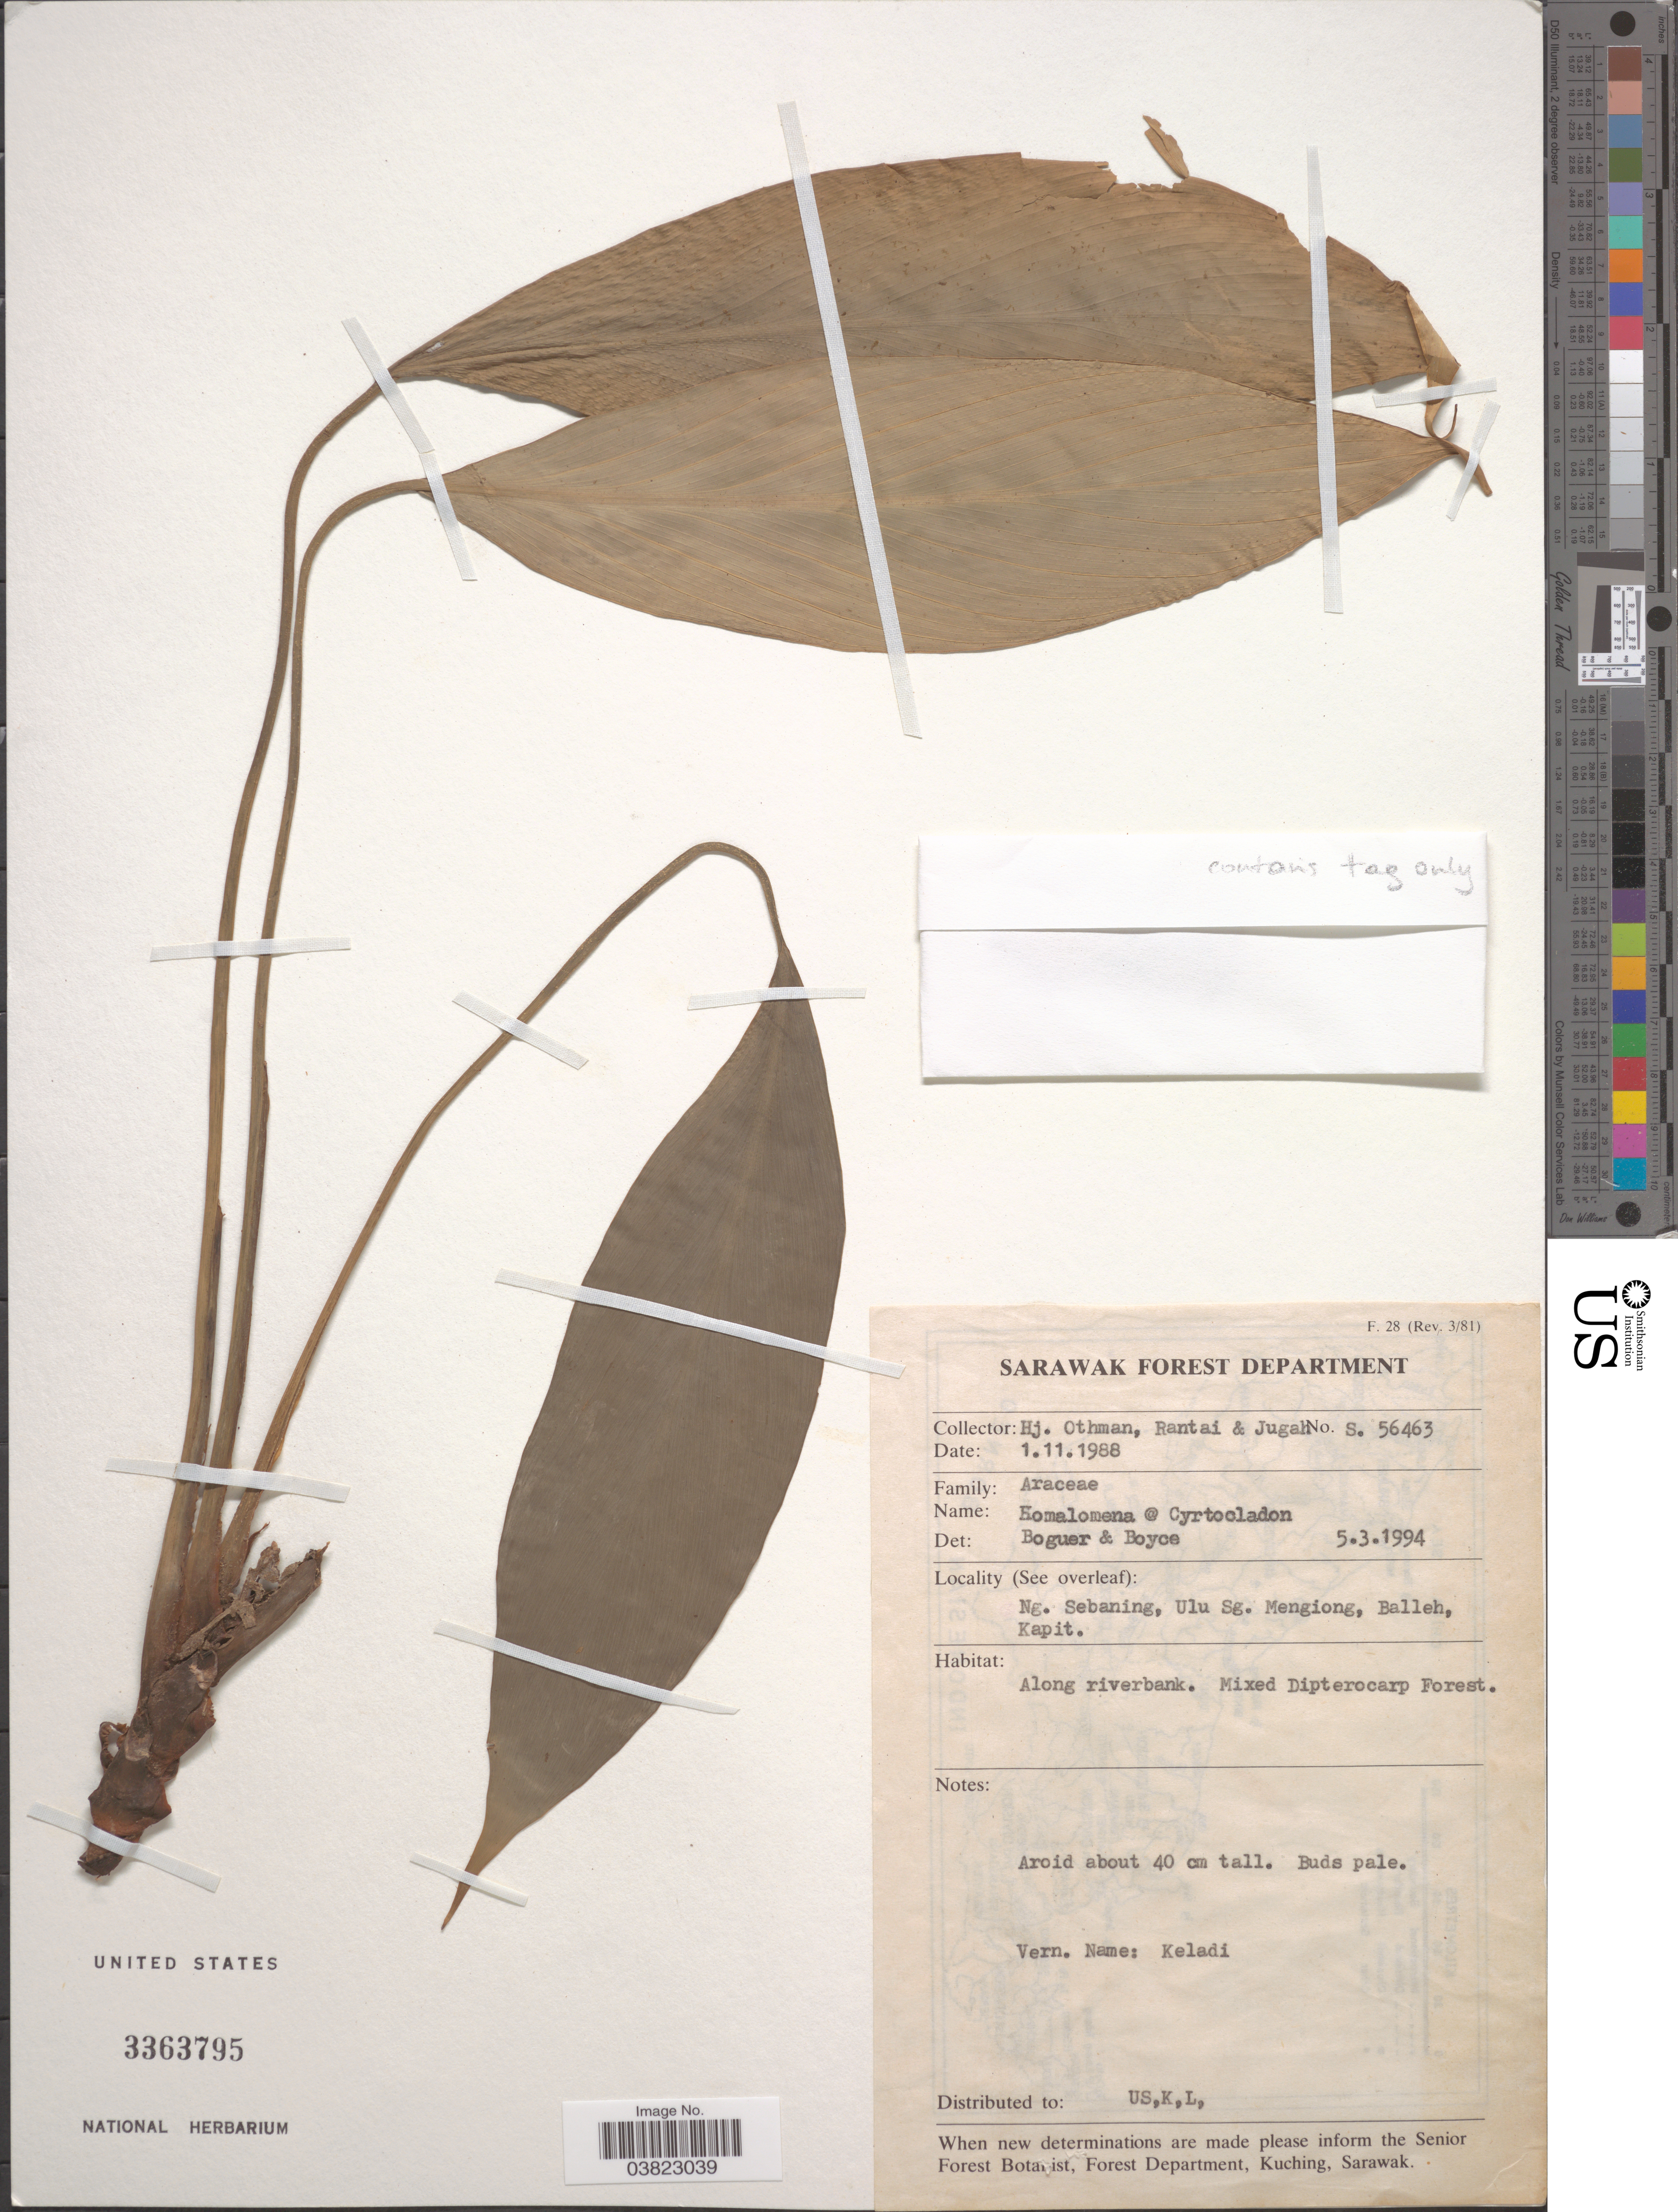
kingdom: Plantae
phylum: Tracheophyta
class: Liliopsida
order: Alismatales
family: Araceae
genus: Homalomena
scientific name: Homalomena sp.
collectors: H. Ismawi, Rantai & Jugah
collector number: S.56463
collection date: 1988-11-01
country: Malaysia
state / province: Sarawak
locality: Ng. Sebaning, Ulu Sg. Mengiong, Balleh, Kapit.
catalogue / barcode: US 3363795